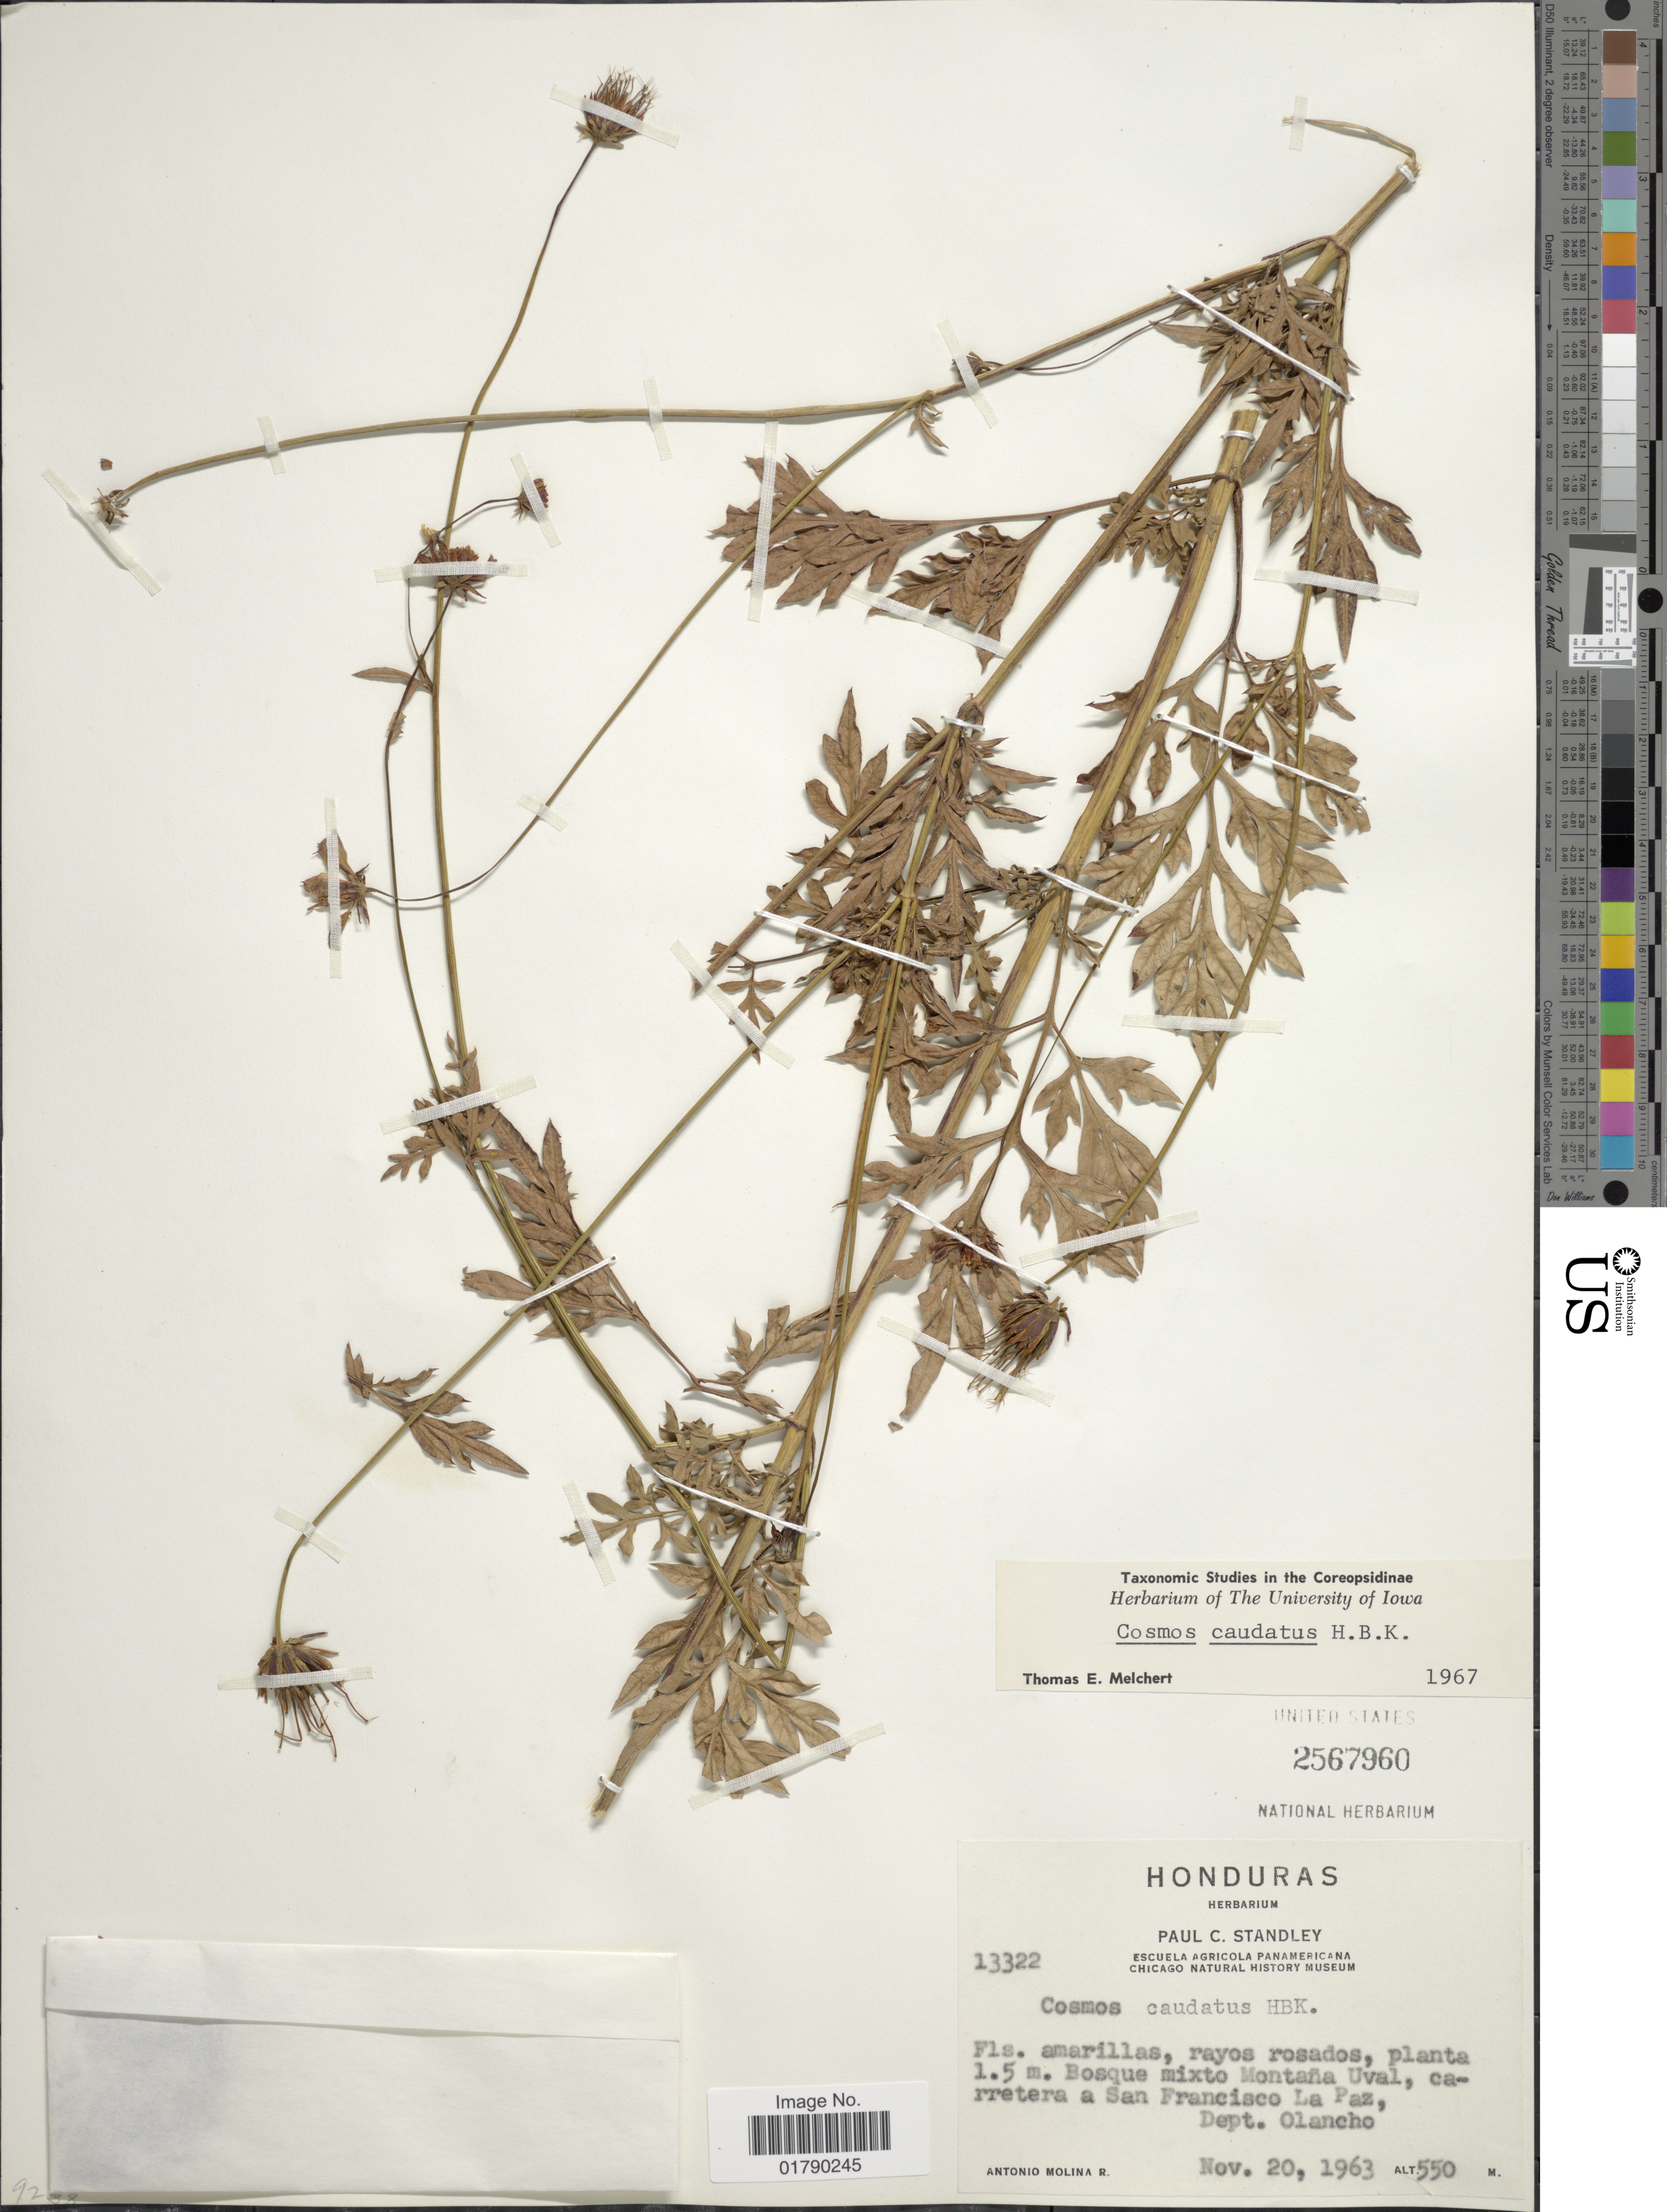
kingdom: Plantae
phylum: Tracheophyta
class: Magnoliopsida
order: Asterales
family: Asteraceae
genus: Cosmos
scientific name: Cosmos caudatus var. exaristatus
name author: Sherff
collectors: A. Molina R.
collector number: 13322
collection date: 1963-11-20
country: Honduras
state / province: Olancho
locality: Bosque mixto Montana Uval, carretera a San Francisco La Paz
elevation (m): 550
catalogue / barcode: US 2567960